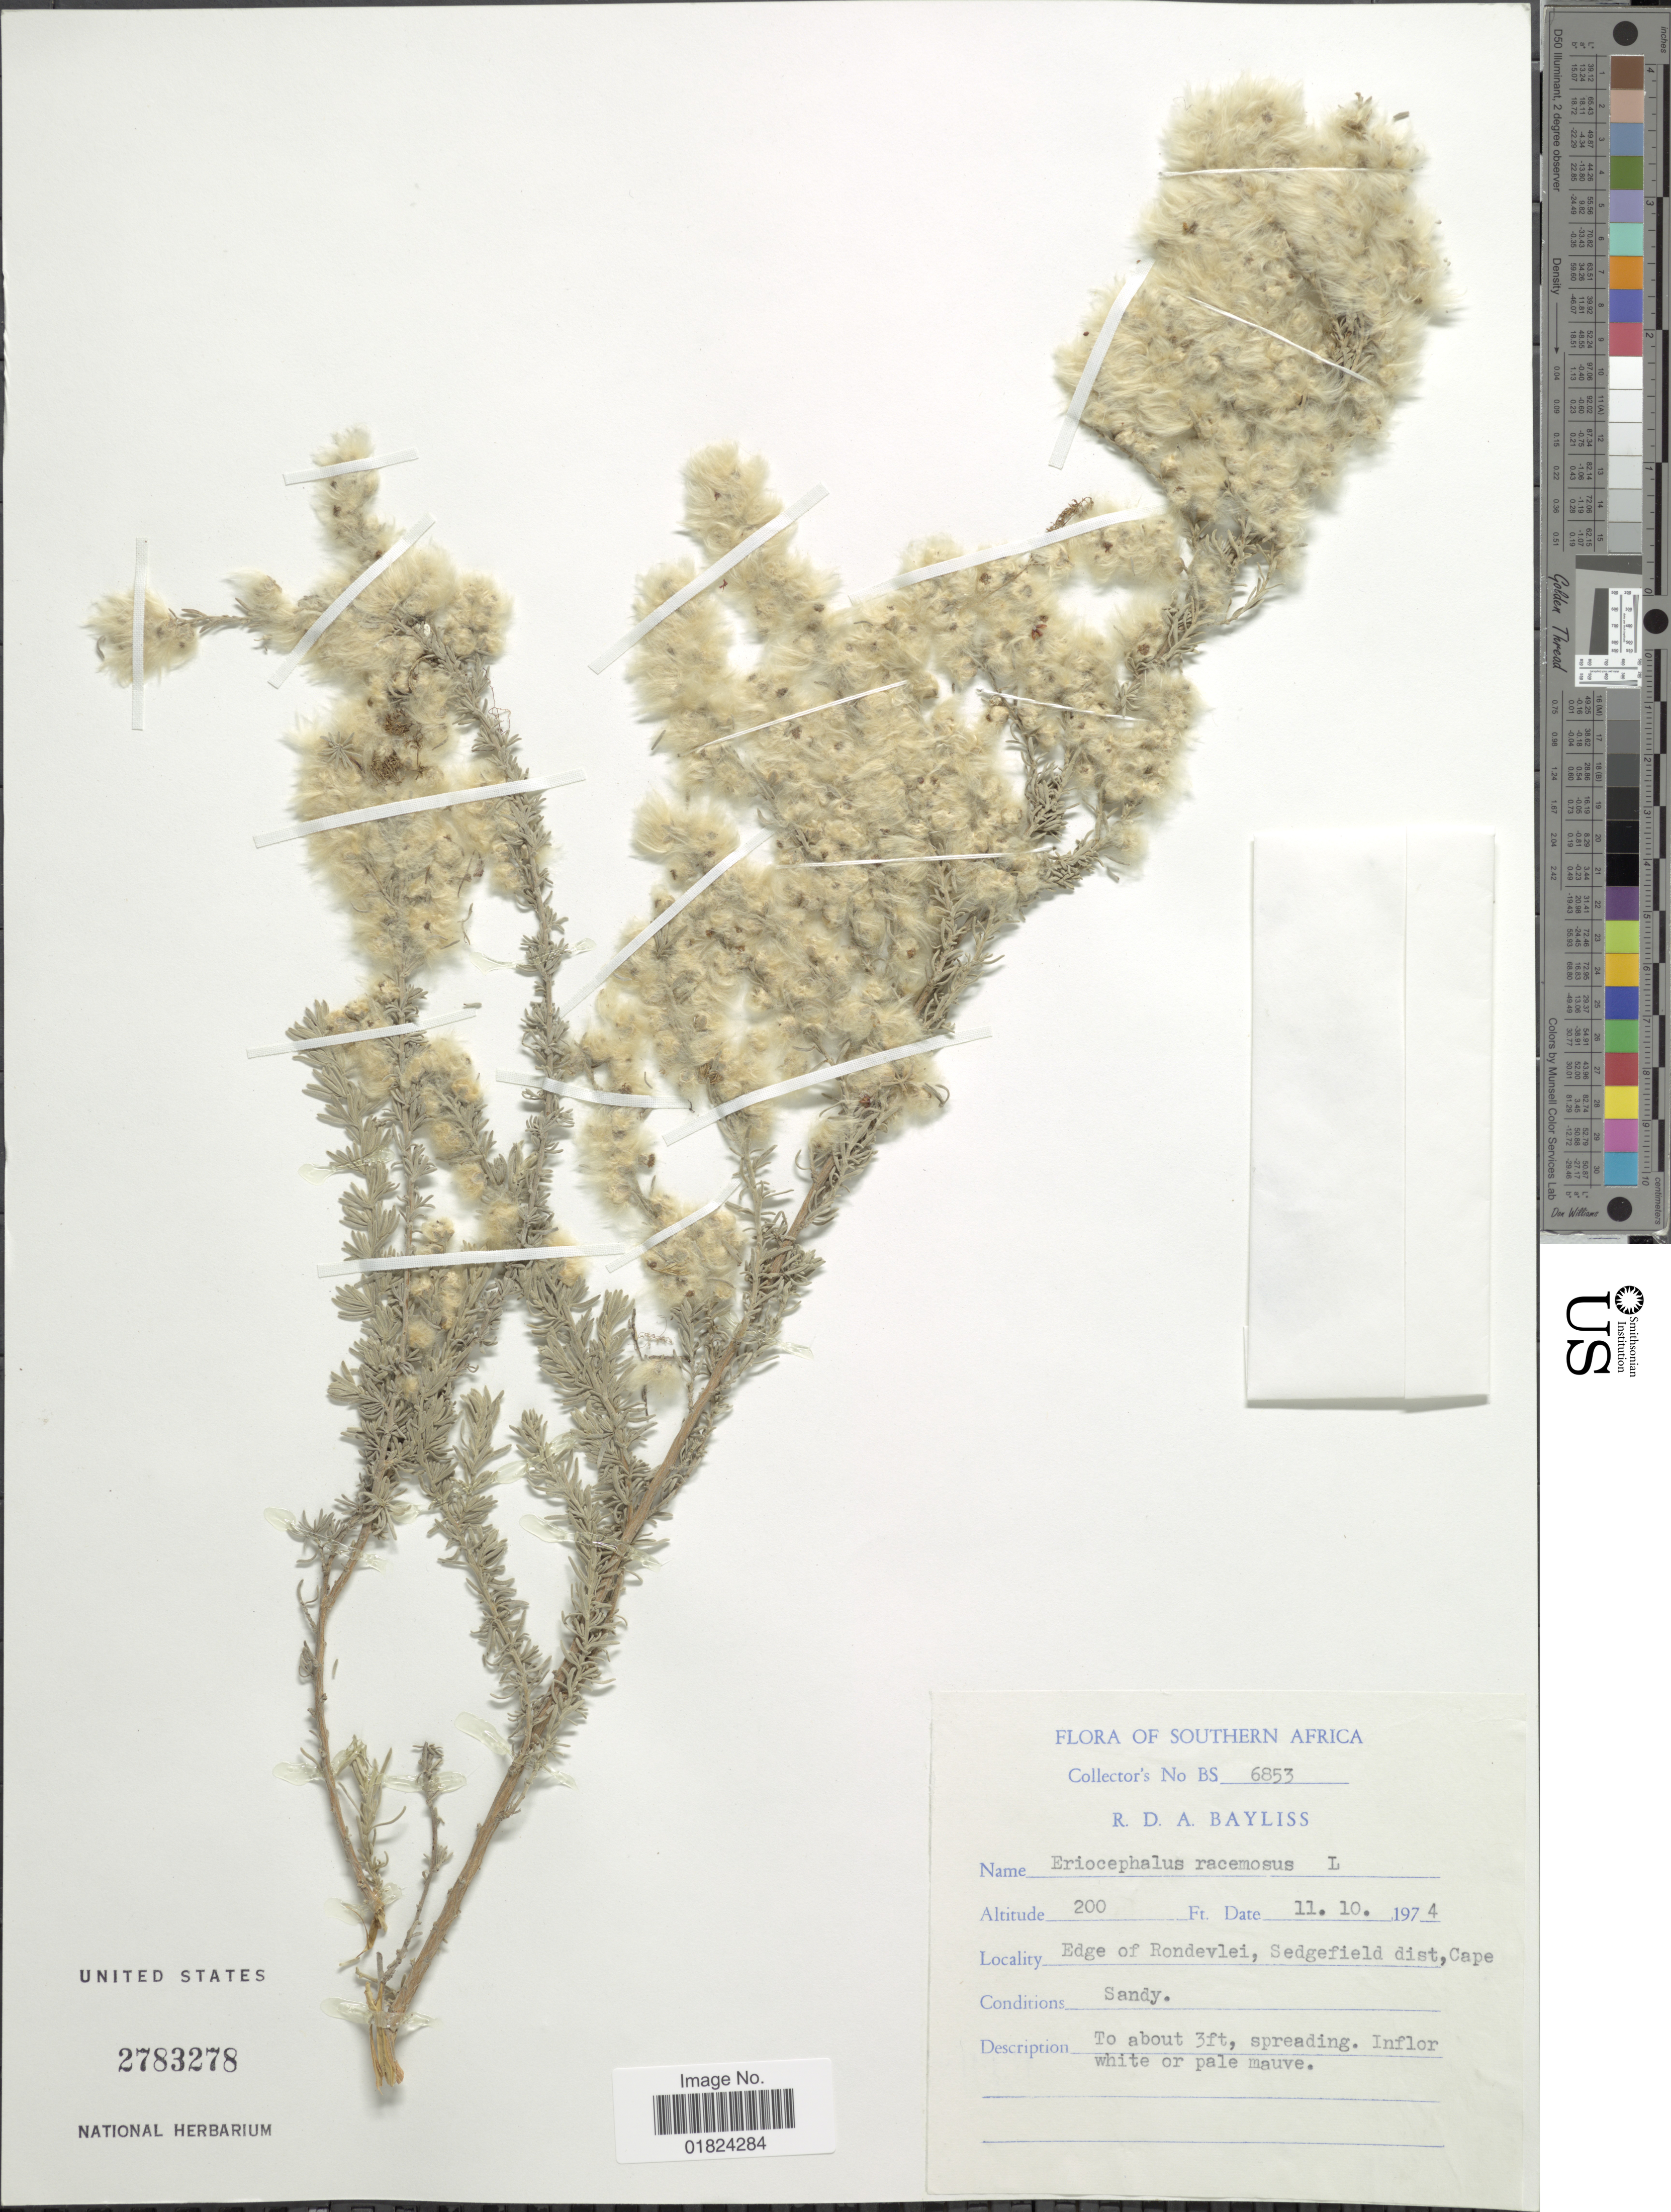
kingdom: Plantae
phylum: Tracheophyta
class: Magnoliopsida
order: Asterales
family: Asteraceae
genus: Eriocephalus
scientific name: Eriocephalus racemosus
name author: L.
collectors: R. Bayliss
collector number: BS 6853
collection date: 1974-10-11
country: South Africa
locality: Edge of Rondevlei, Sedgefield dist, Cape.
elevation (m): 61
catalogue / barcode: US 2783278